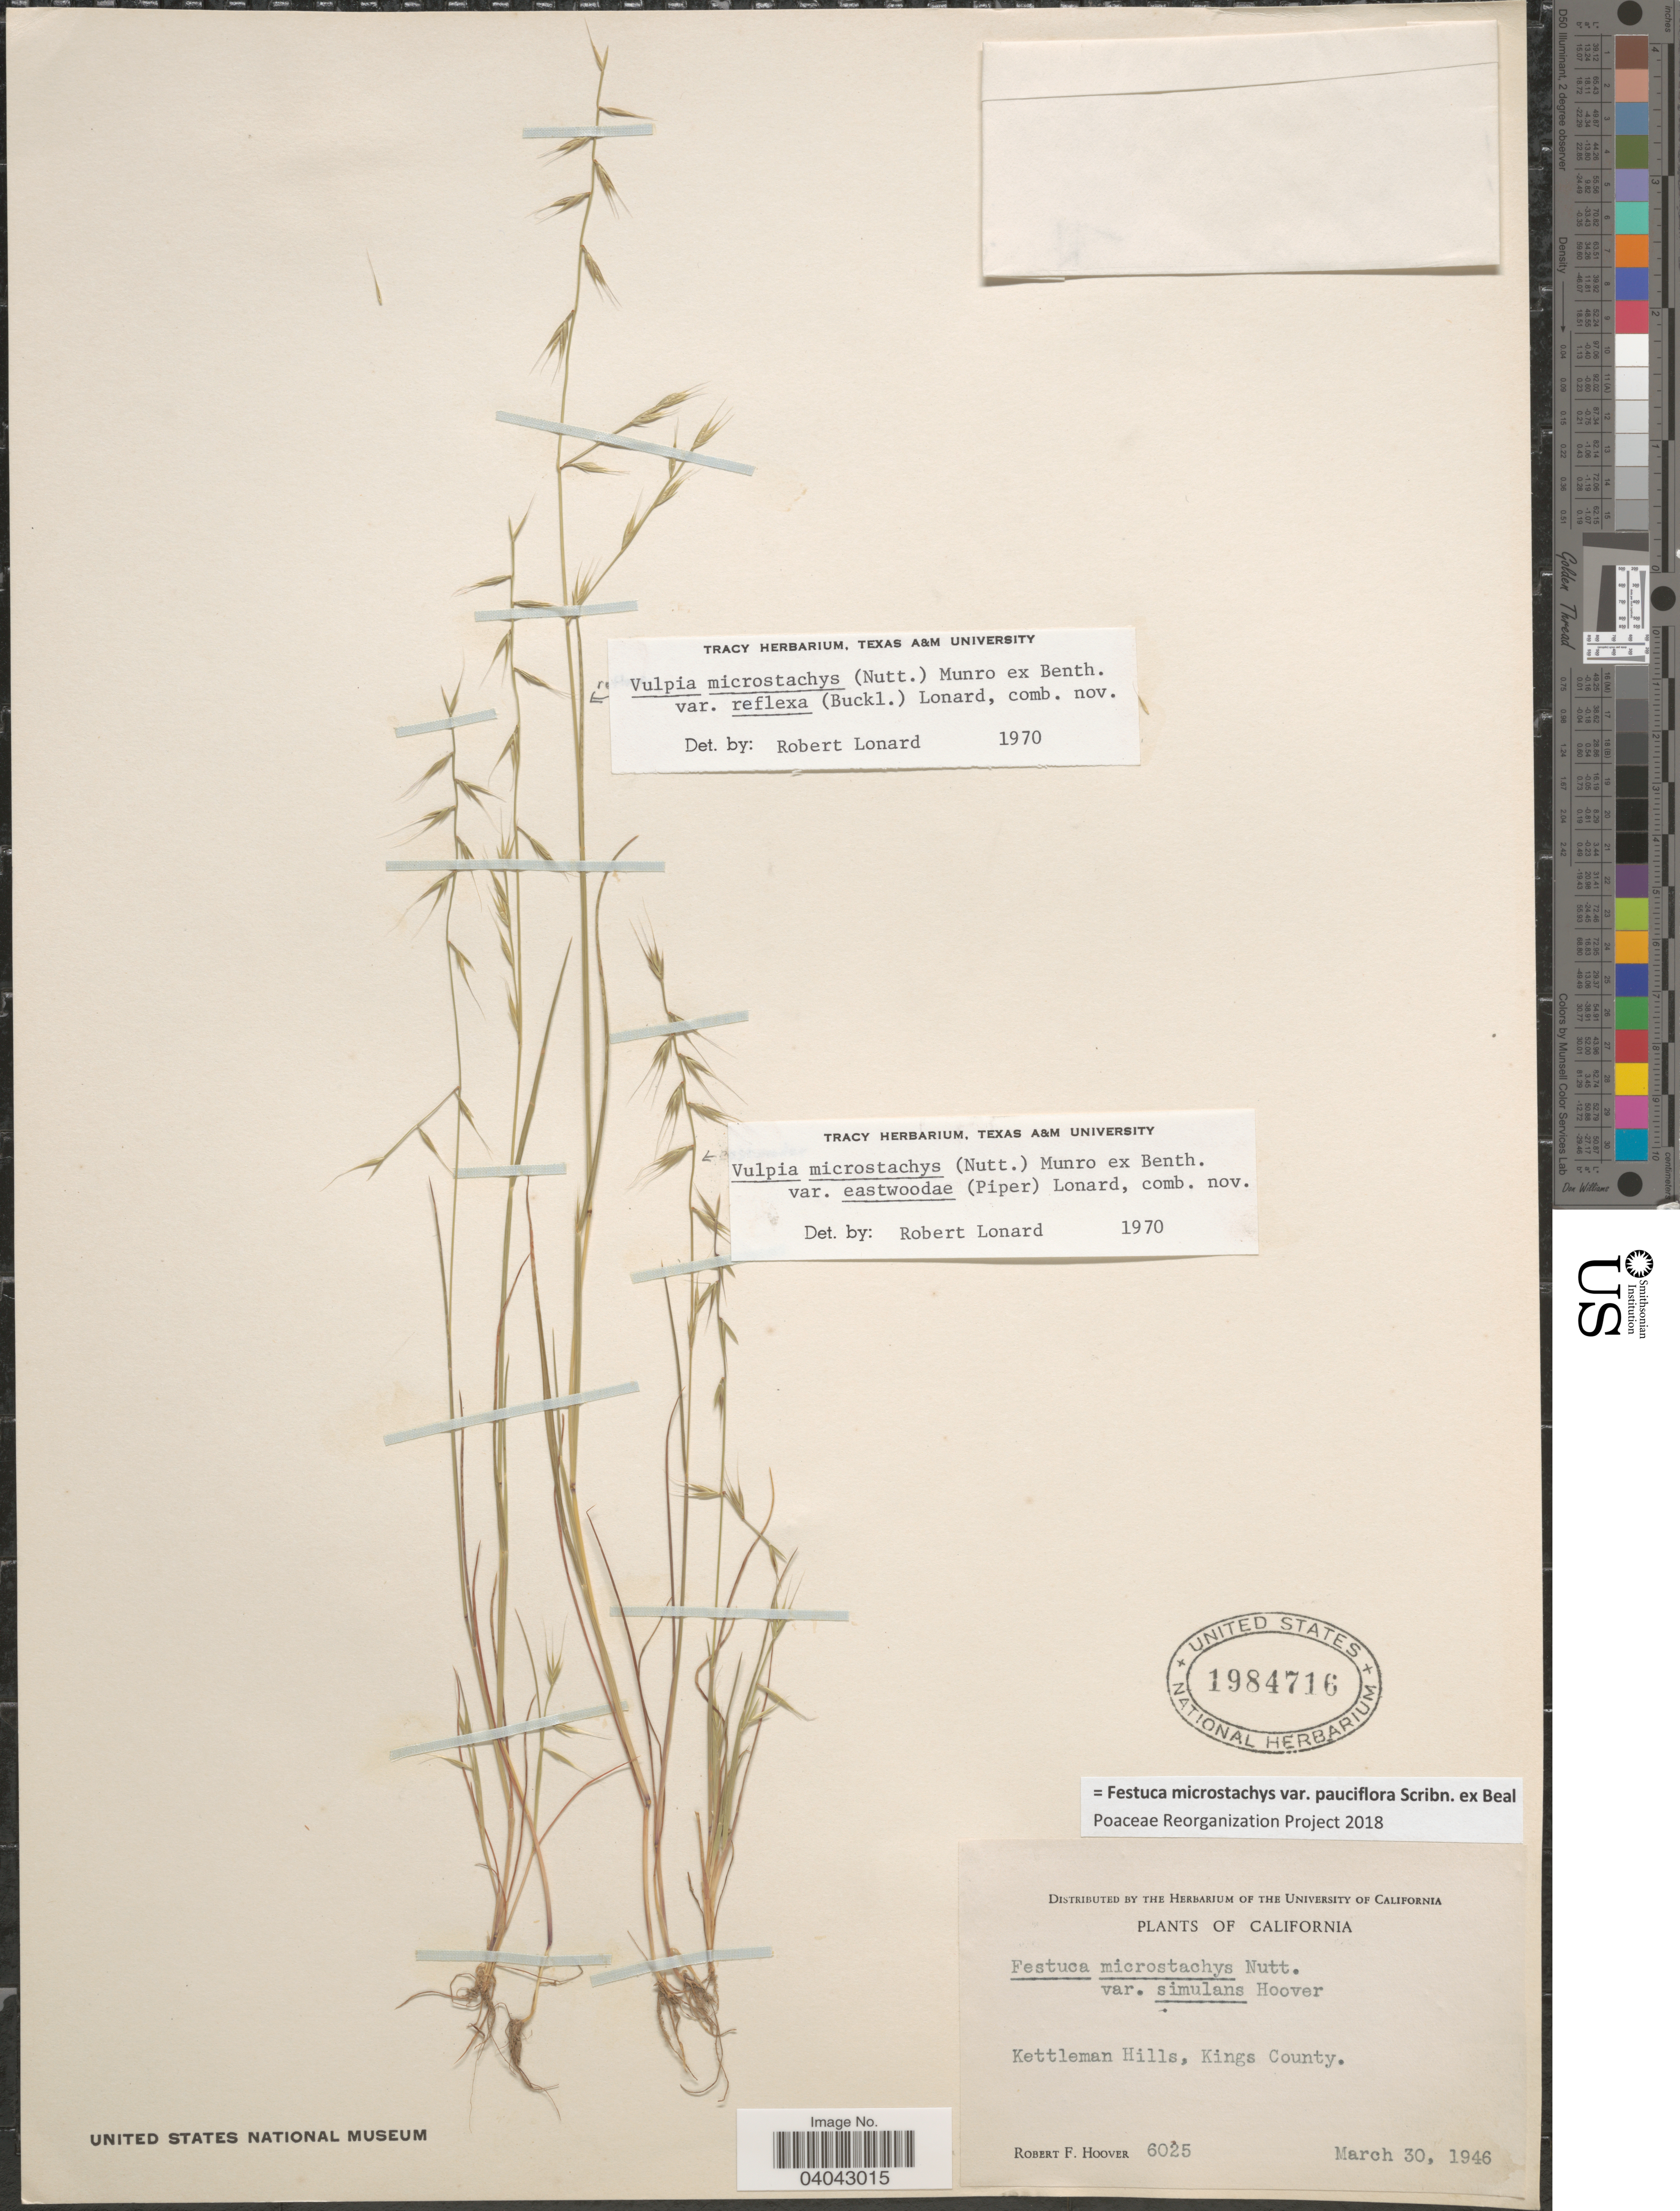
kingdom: Plantae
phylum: Tracheophyta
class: Liliopsida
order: Poales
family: Poaceae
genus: Festuca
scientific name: Festuca microstachys var. pauciflora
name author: Scribn. ex W.J. Beal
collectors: R. F. Hoover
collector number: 6025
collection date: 1946-03-30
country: United States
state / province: California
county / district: Kings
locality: Kettleman Hills, Kings County.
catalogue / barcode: US 1984716